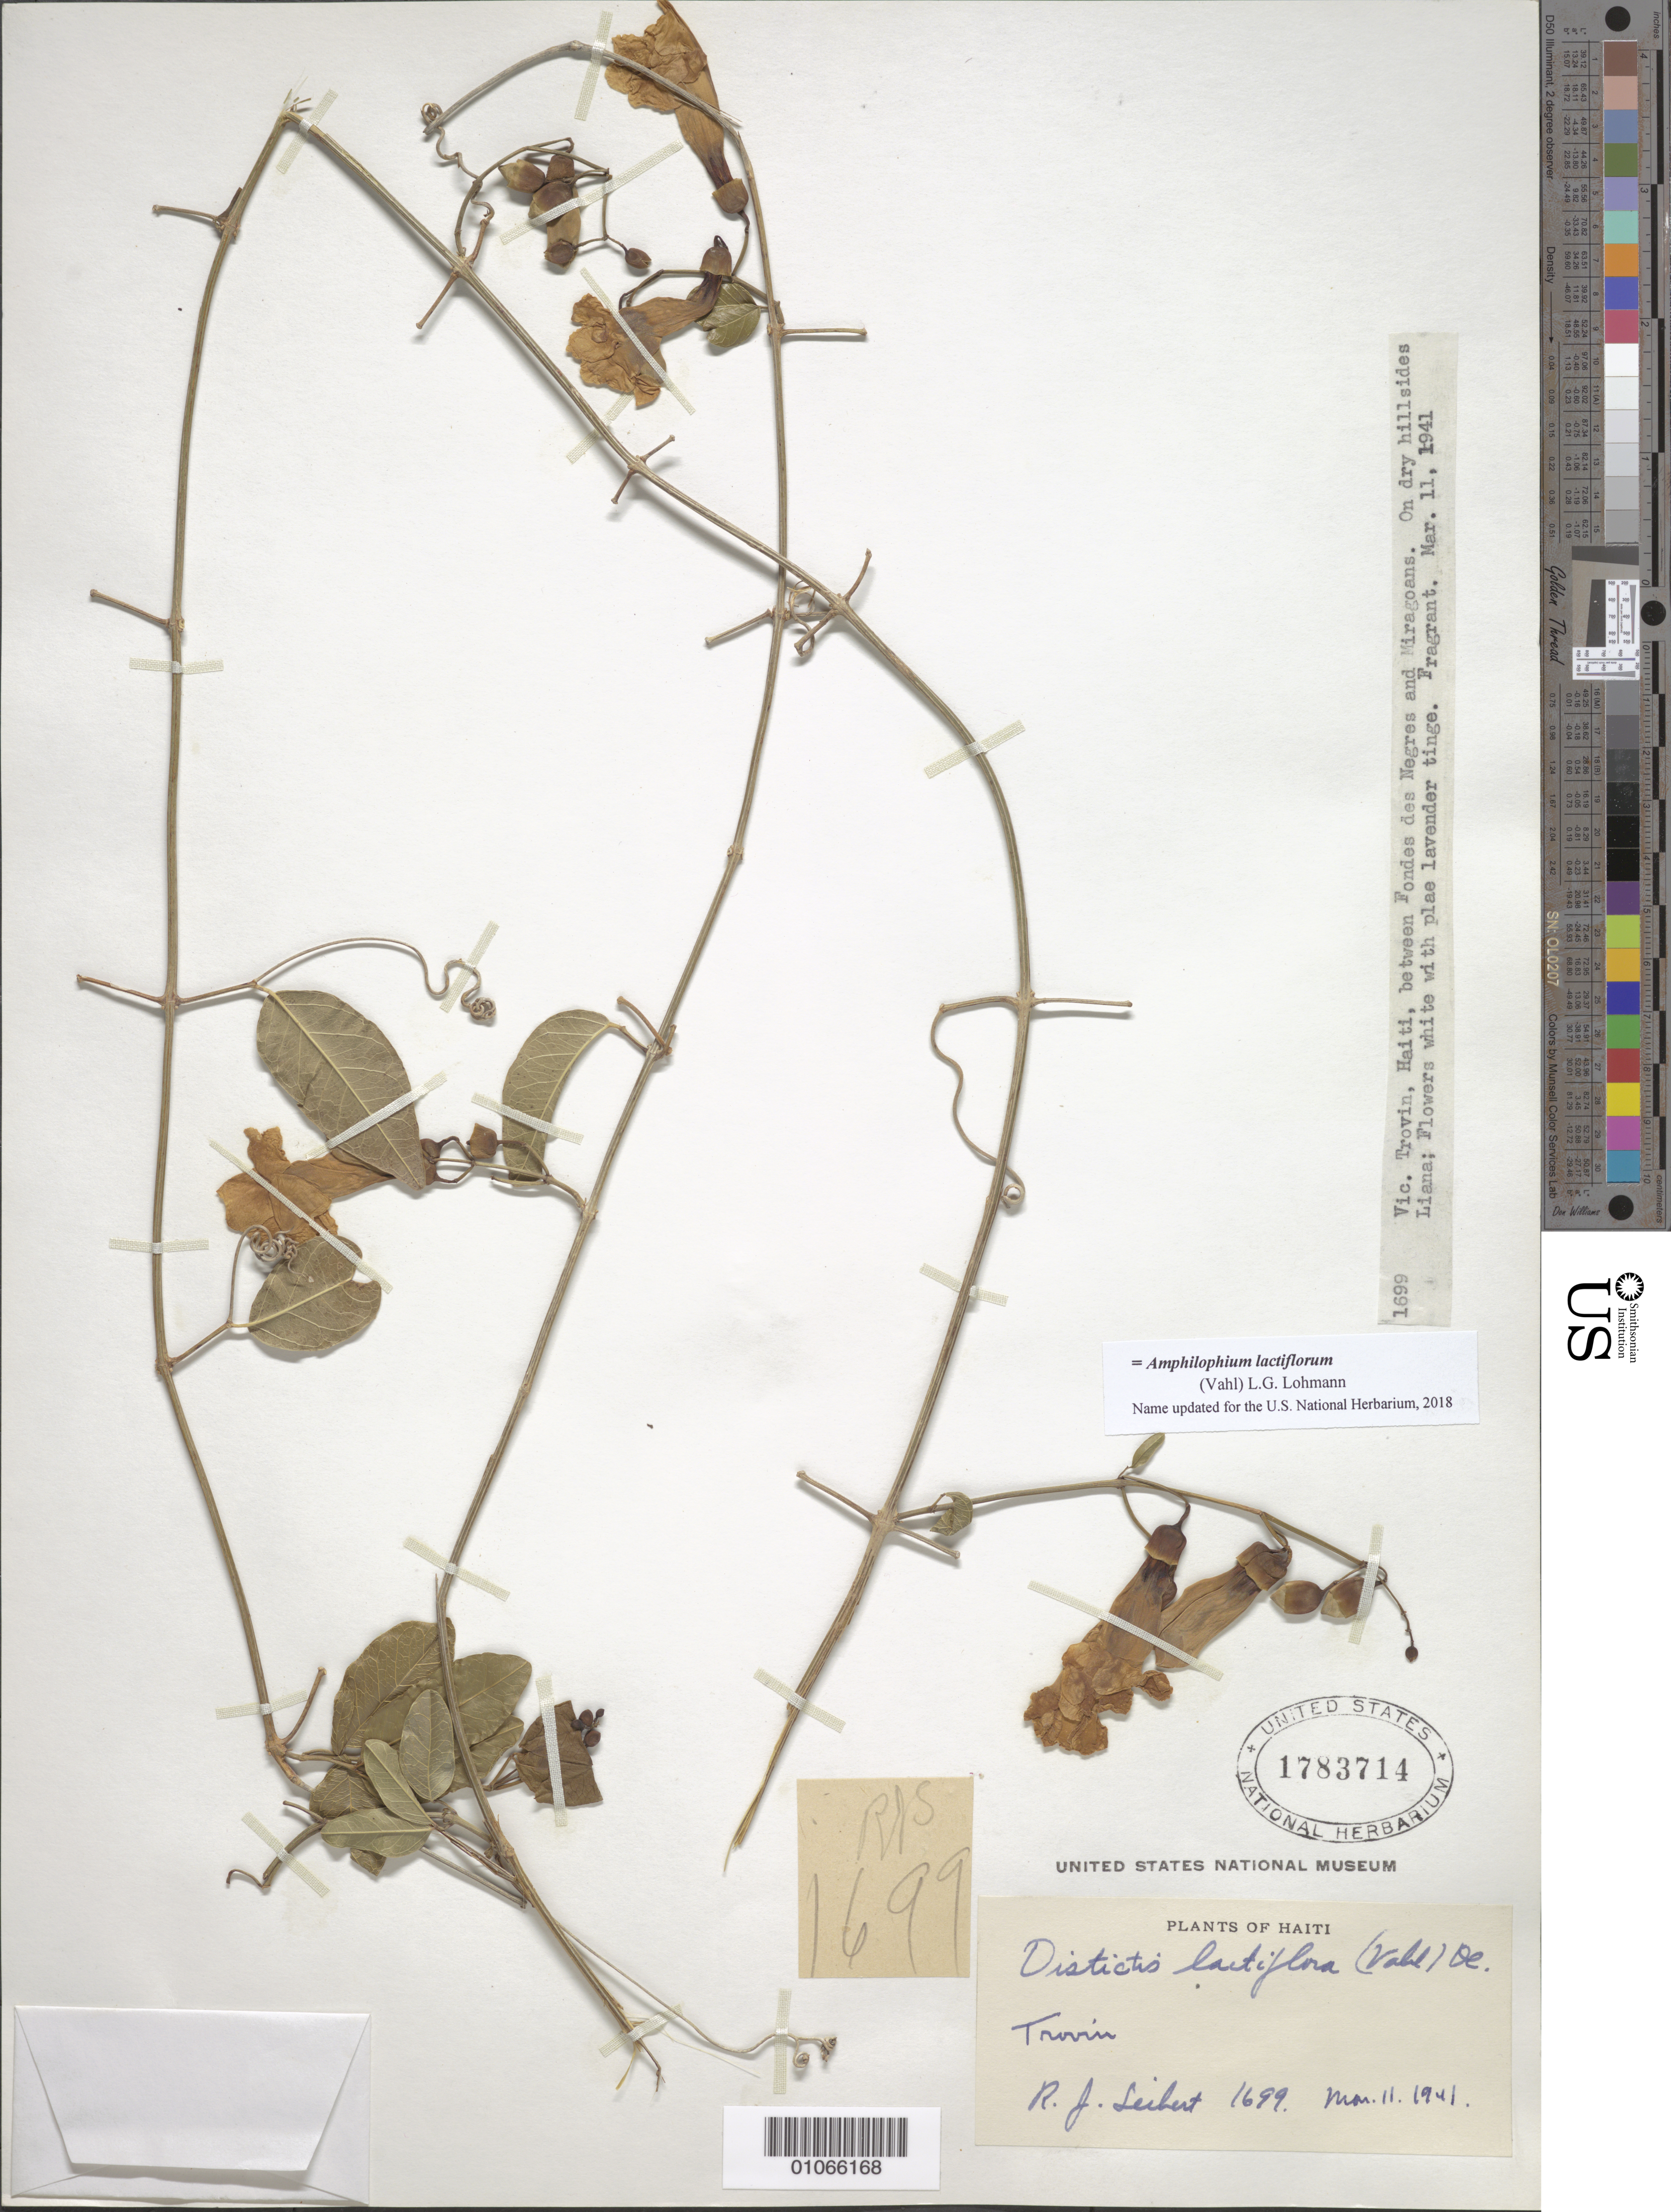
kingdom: Plantae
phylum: Tracheophyta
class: Magnoliopsida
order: Lamiales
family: Bignoniaceae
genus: Amphilophium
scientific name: Amphilophium lactiflorum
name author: (Vahl) L.G. Lohmann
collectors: R. J. Seibert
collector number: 1699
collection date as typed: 11 Mar 1941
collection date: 1941-03-11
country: Haiti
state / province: Óuest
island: Hispaniola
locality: Trouin.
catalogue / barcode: US 1783714